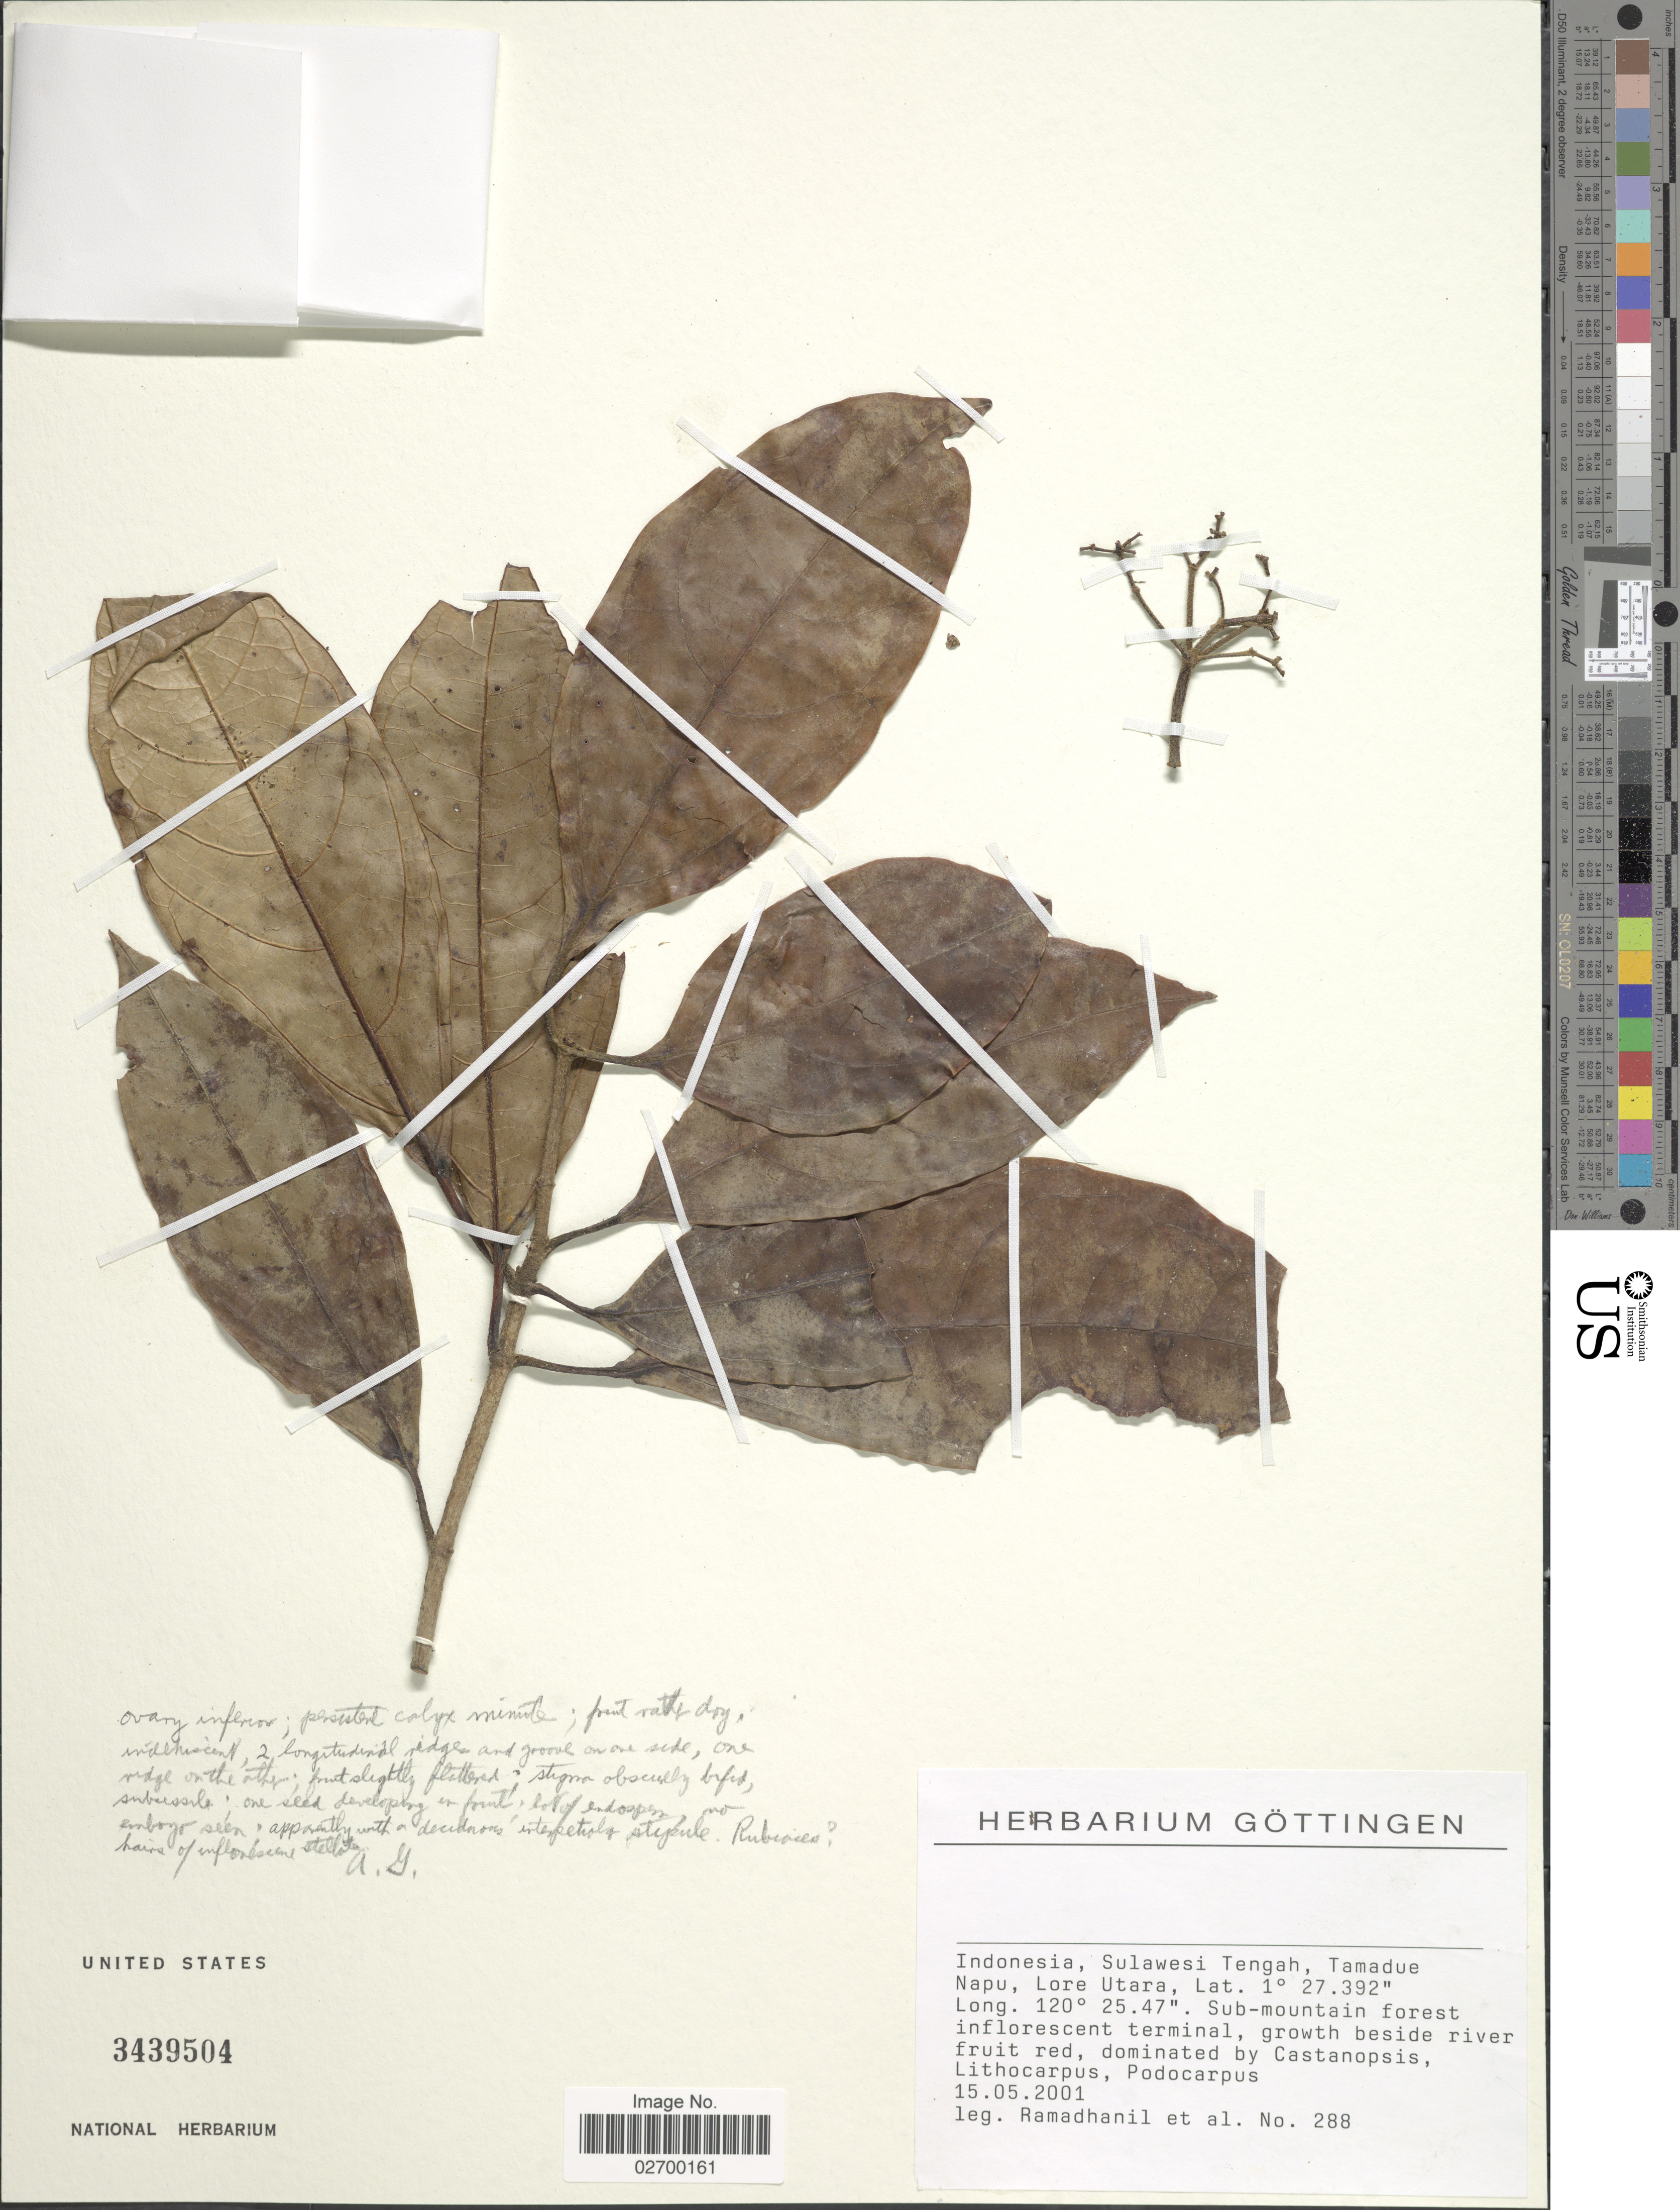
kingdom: Plantae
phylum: Tracheophyta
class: Magnoliopsida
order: Gentianales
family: Rubiaceae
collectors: -. Ramadhanil & et al.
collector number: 288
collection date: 2001-05-15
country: Indonesia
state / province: Sulawesi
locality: Sulawesi Tengah, Tamadue Napu, Lore Utara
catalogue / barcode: US 3439504